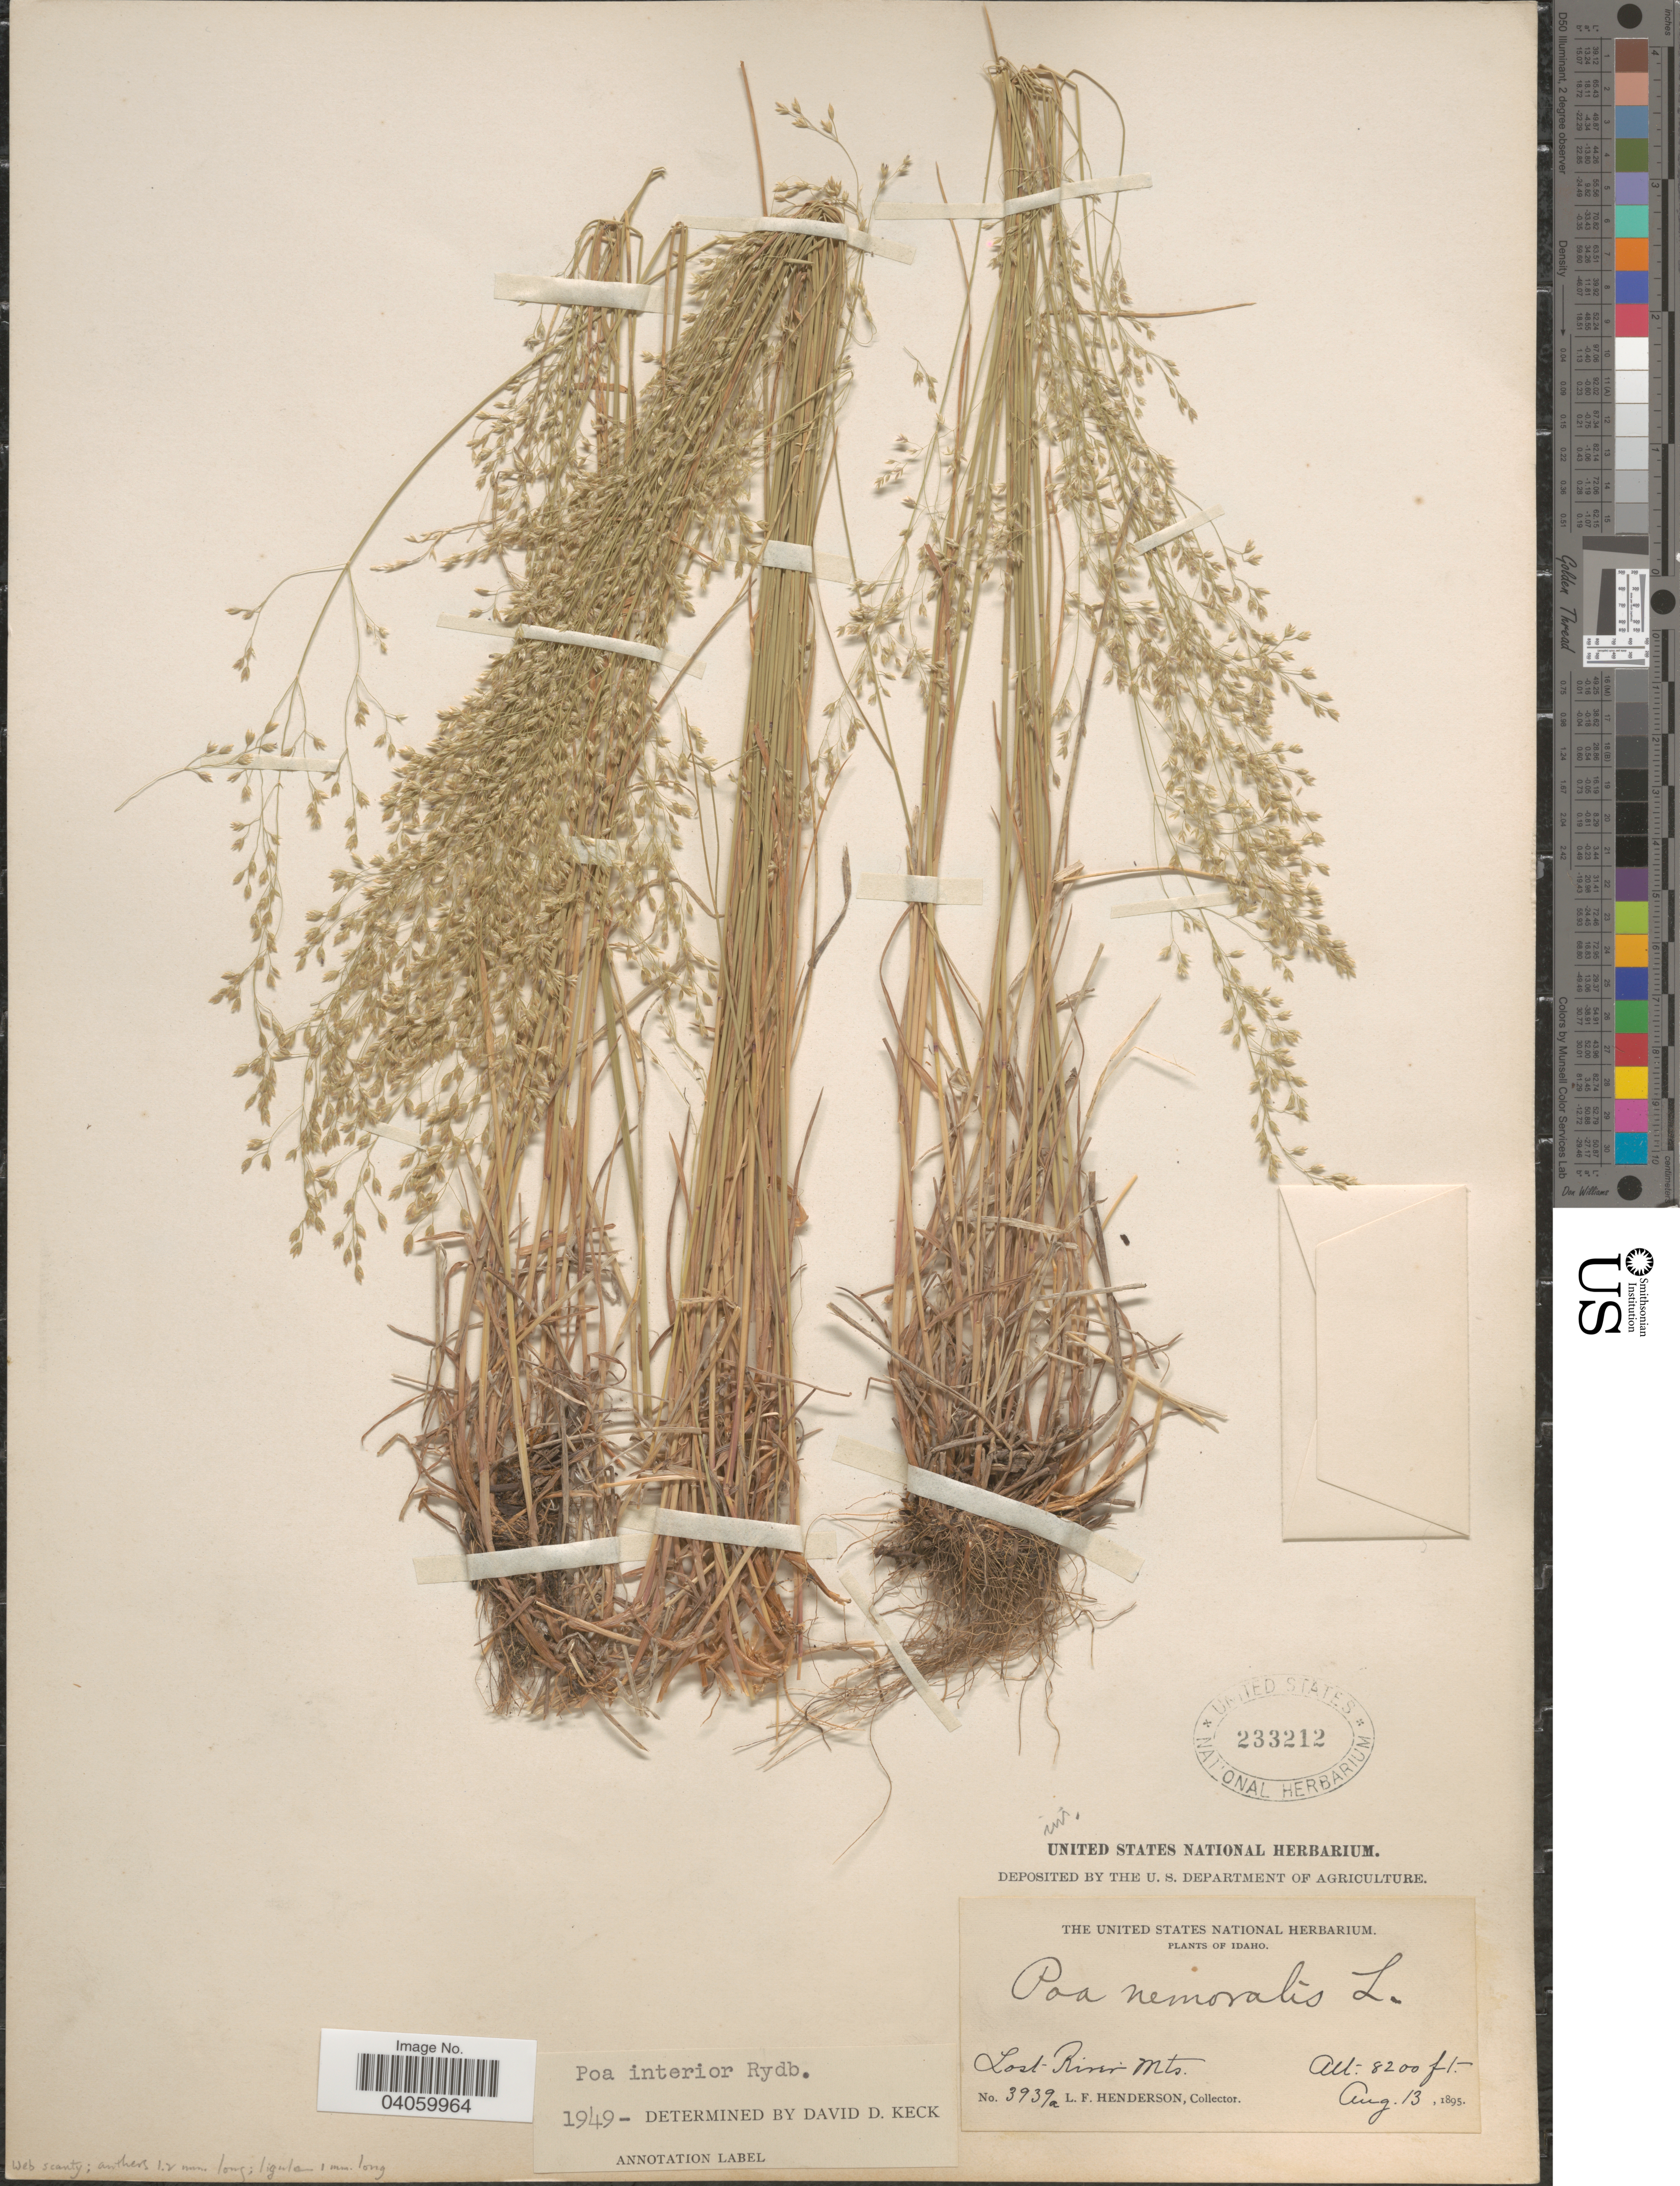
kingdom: Plantae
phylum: Tracheophyta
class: Liliopsida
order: Poales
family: Poaceae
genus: Poa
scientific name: Poa interior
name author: Rydb.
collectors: L. Henderson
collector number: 3939a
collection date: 1895-08-13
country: United States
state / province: Idaho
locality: Lost River Mts.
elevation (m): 2499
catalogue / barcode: US 233212